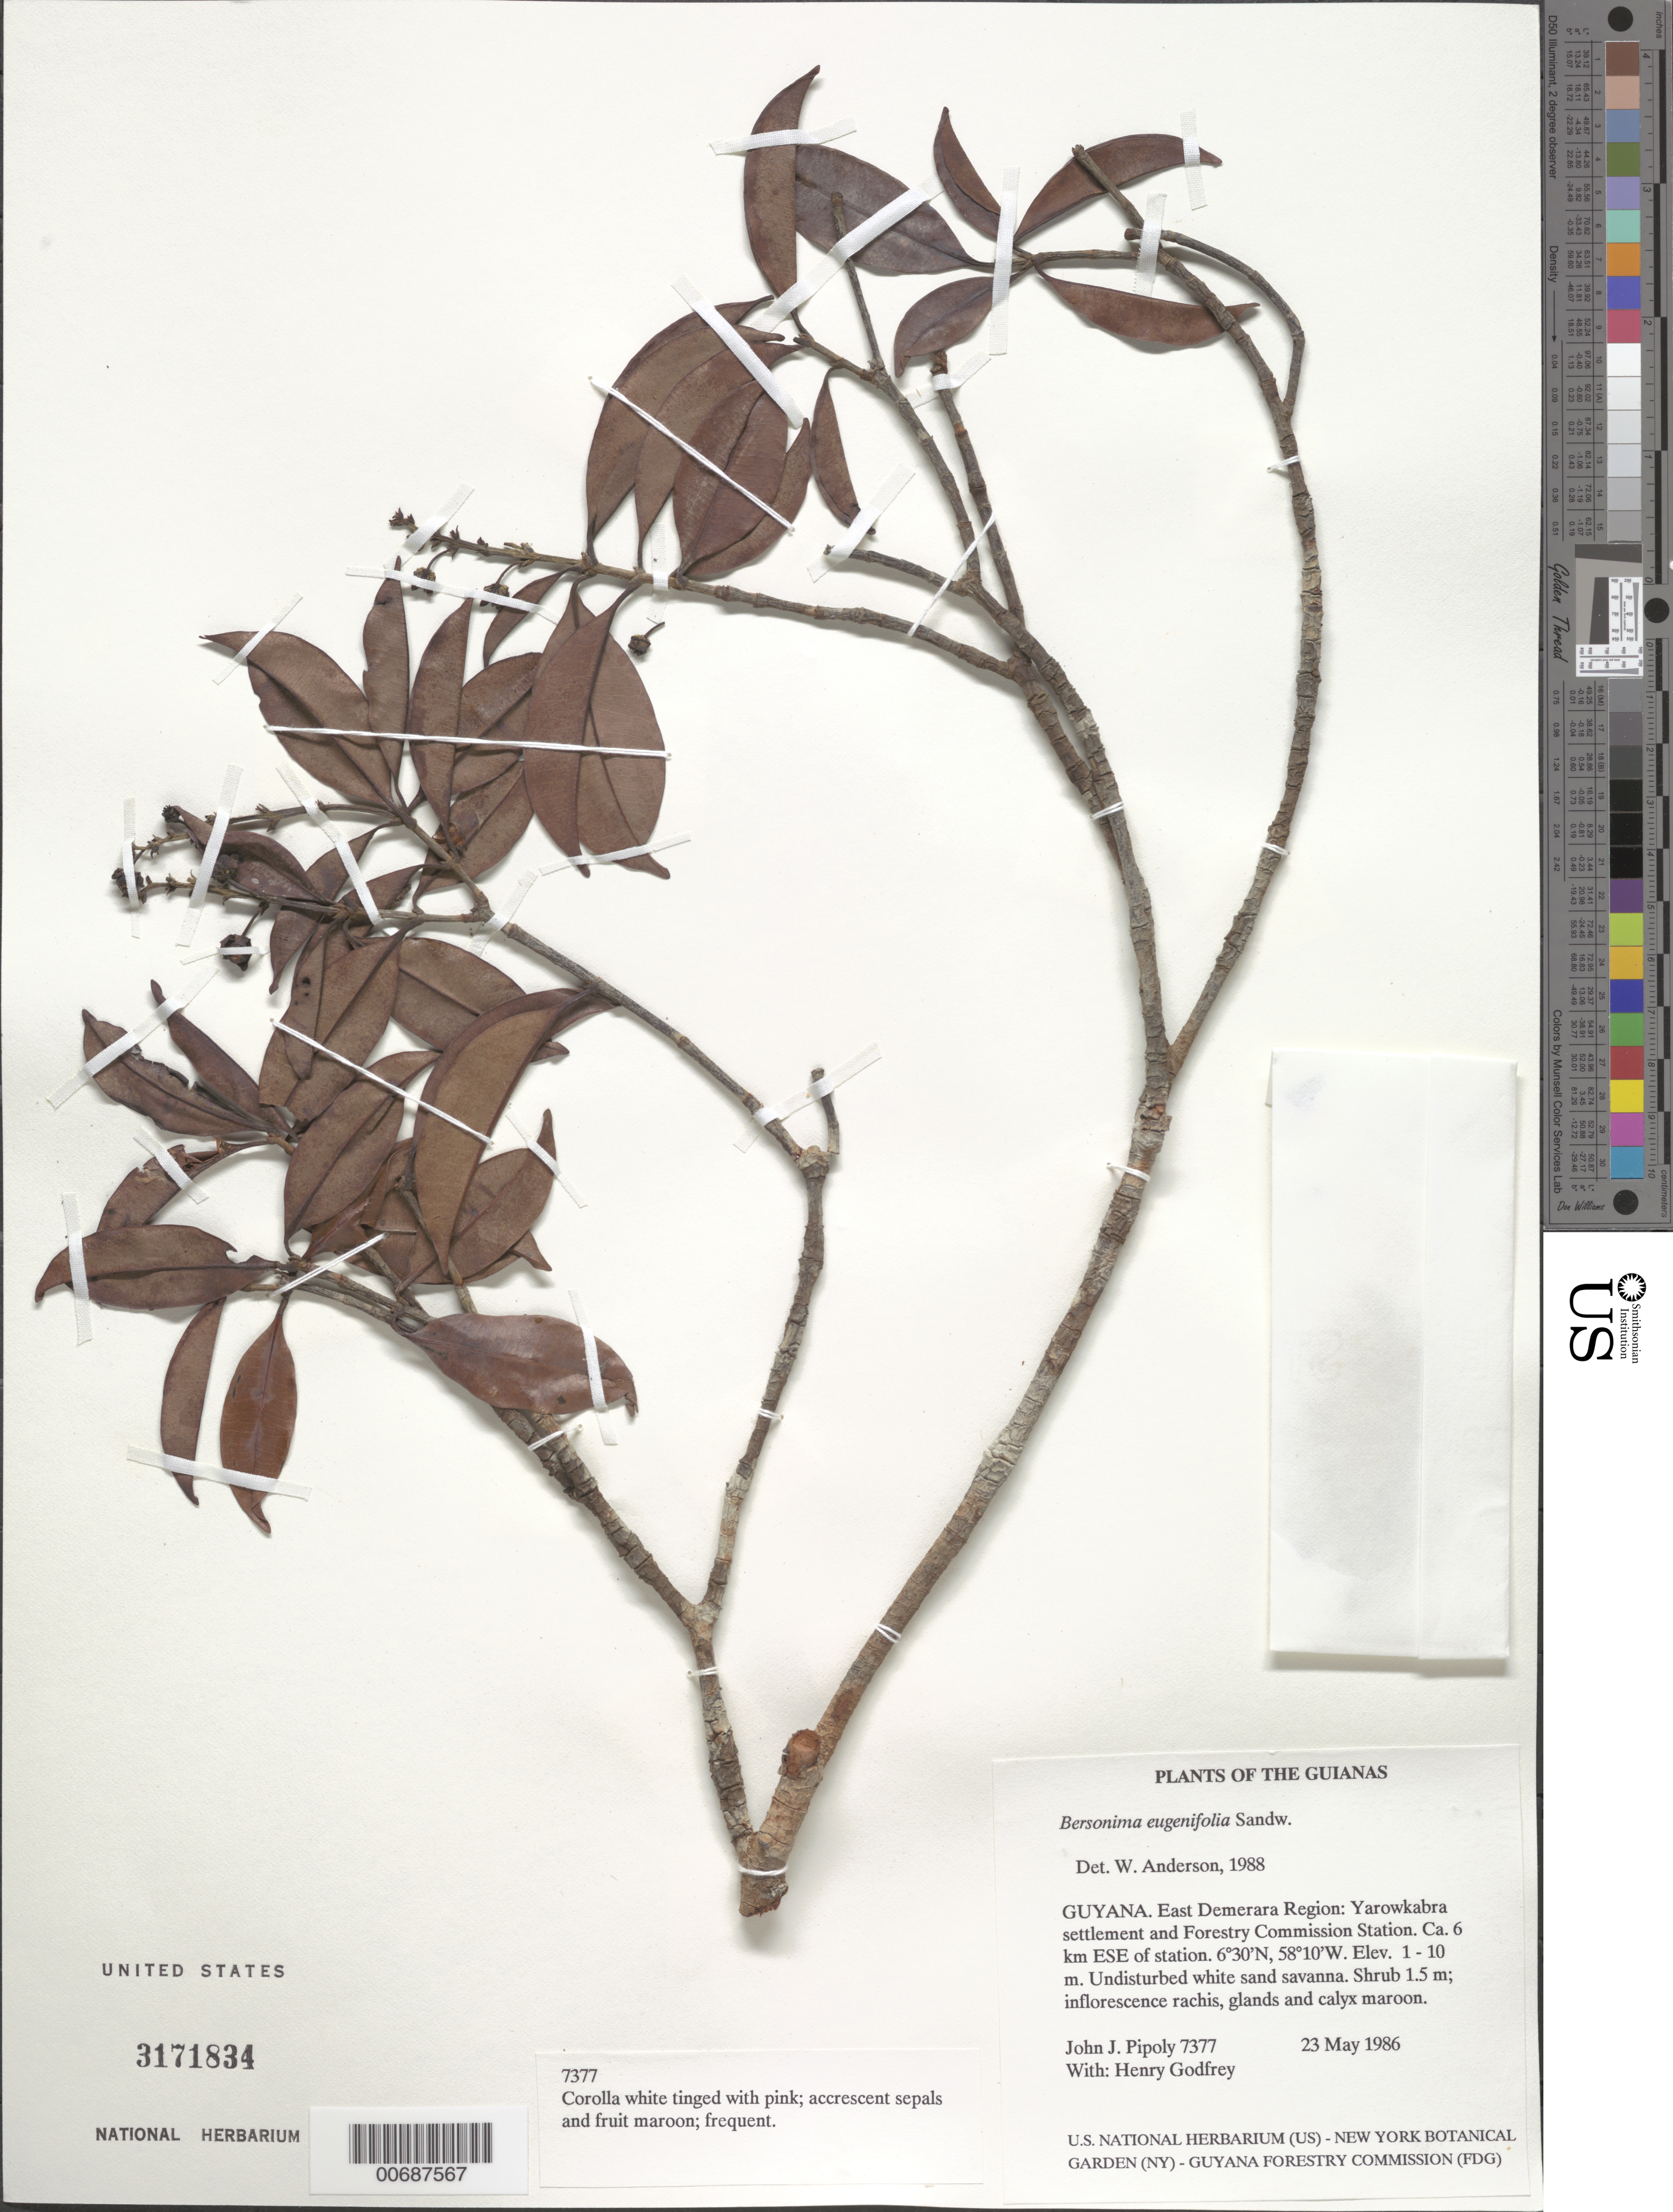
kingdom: Plantae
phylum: Tracheophyta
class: Magnoliopsida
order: Malpighiales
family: Malpighiaceae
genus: Byrsonima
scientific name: Byrsonima eugeniifolia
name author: Sandwith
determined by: Anderson, W. R., (MICH), University of Michigan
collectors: J. J. Pipoly & H. Godfrey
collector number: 7377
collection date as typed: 23 May 1986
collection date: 1986-05-23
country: Guyana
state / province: Demerara-Mahaica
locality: Yarowkabra settlement and Forestry Commission Station ca. 6 km ESE of station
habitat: Undisturbed white sand savanna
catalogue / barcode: US 3171834